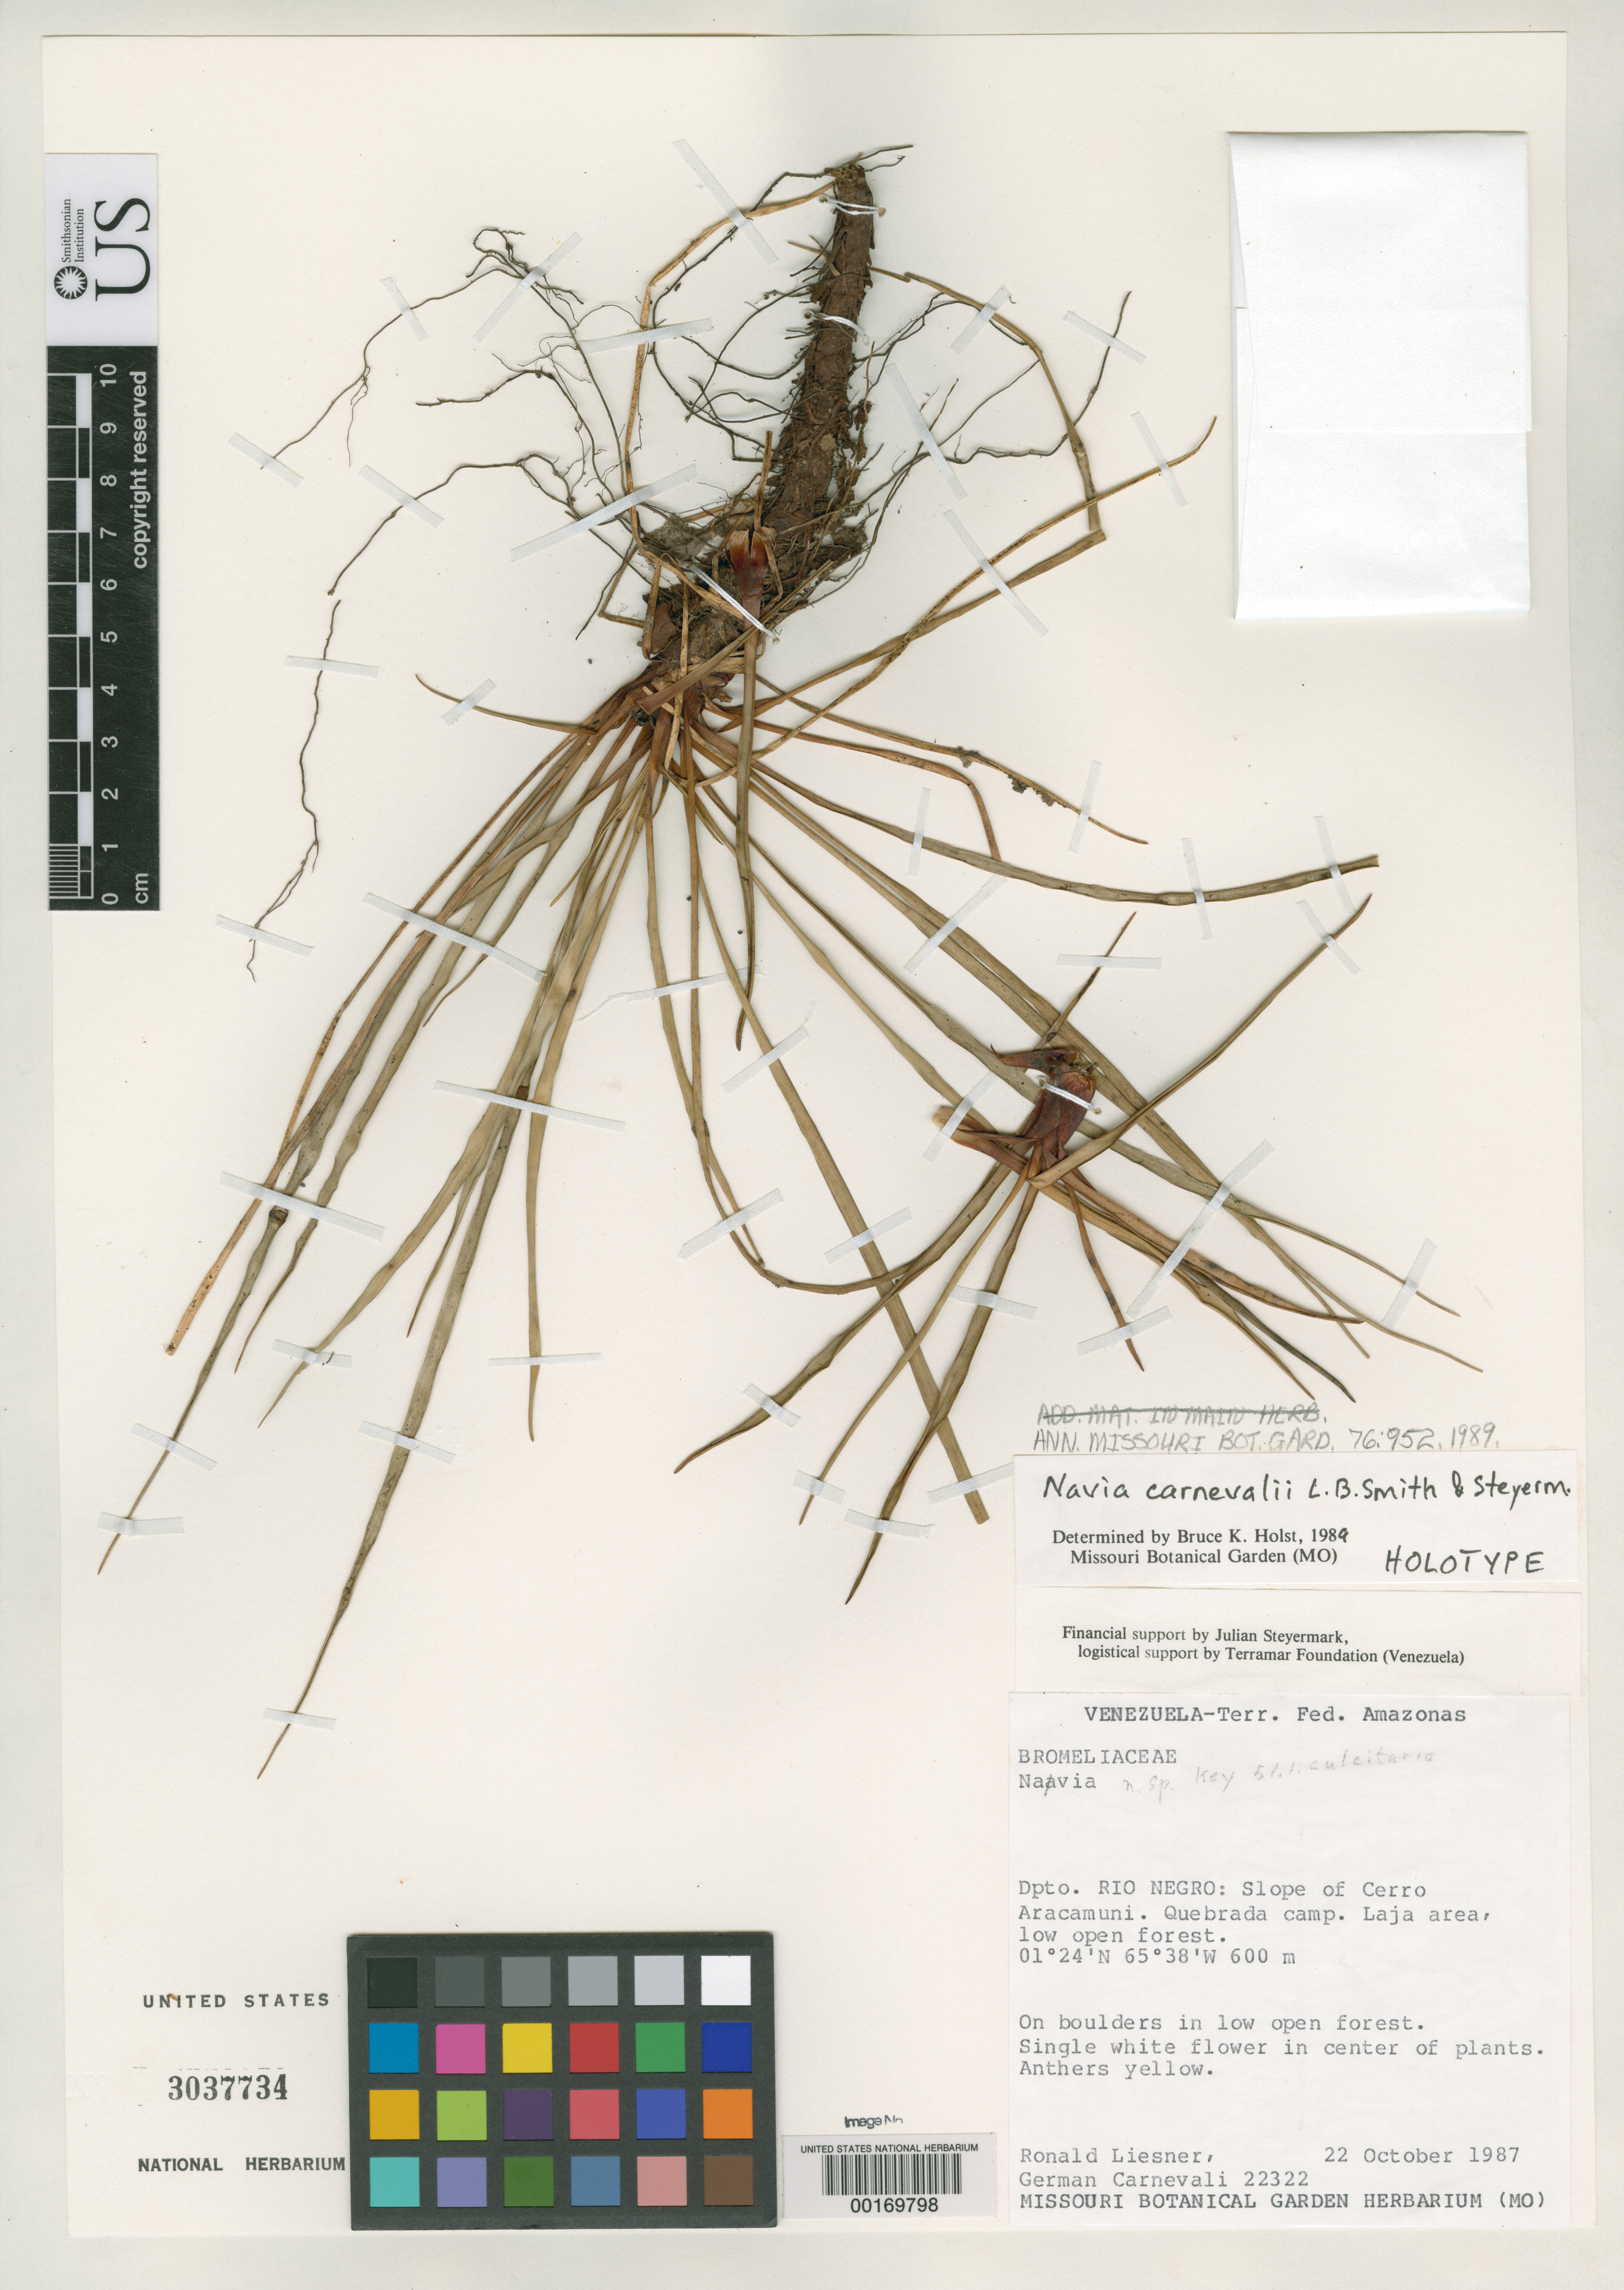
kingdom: Plantae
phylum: Tracheophyta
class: Liliopsida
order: Poales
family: Bromeliaceae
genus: Navia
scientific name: Navia carnevalii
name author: L.B. Sm. & Steyerm.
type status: Holotype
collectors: R. L. Liesner & G. Carnevali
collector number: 22322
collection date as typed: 22 Oct 1987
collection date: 1987-10-22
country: Venezuela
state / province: Amazonas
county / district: Rio Negro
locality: Slope of Cerro Aracamuni, Quebrada camp.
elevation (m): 600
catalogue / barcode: US 3037734